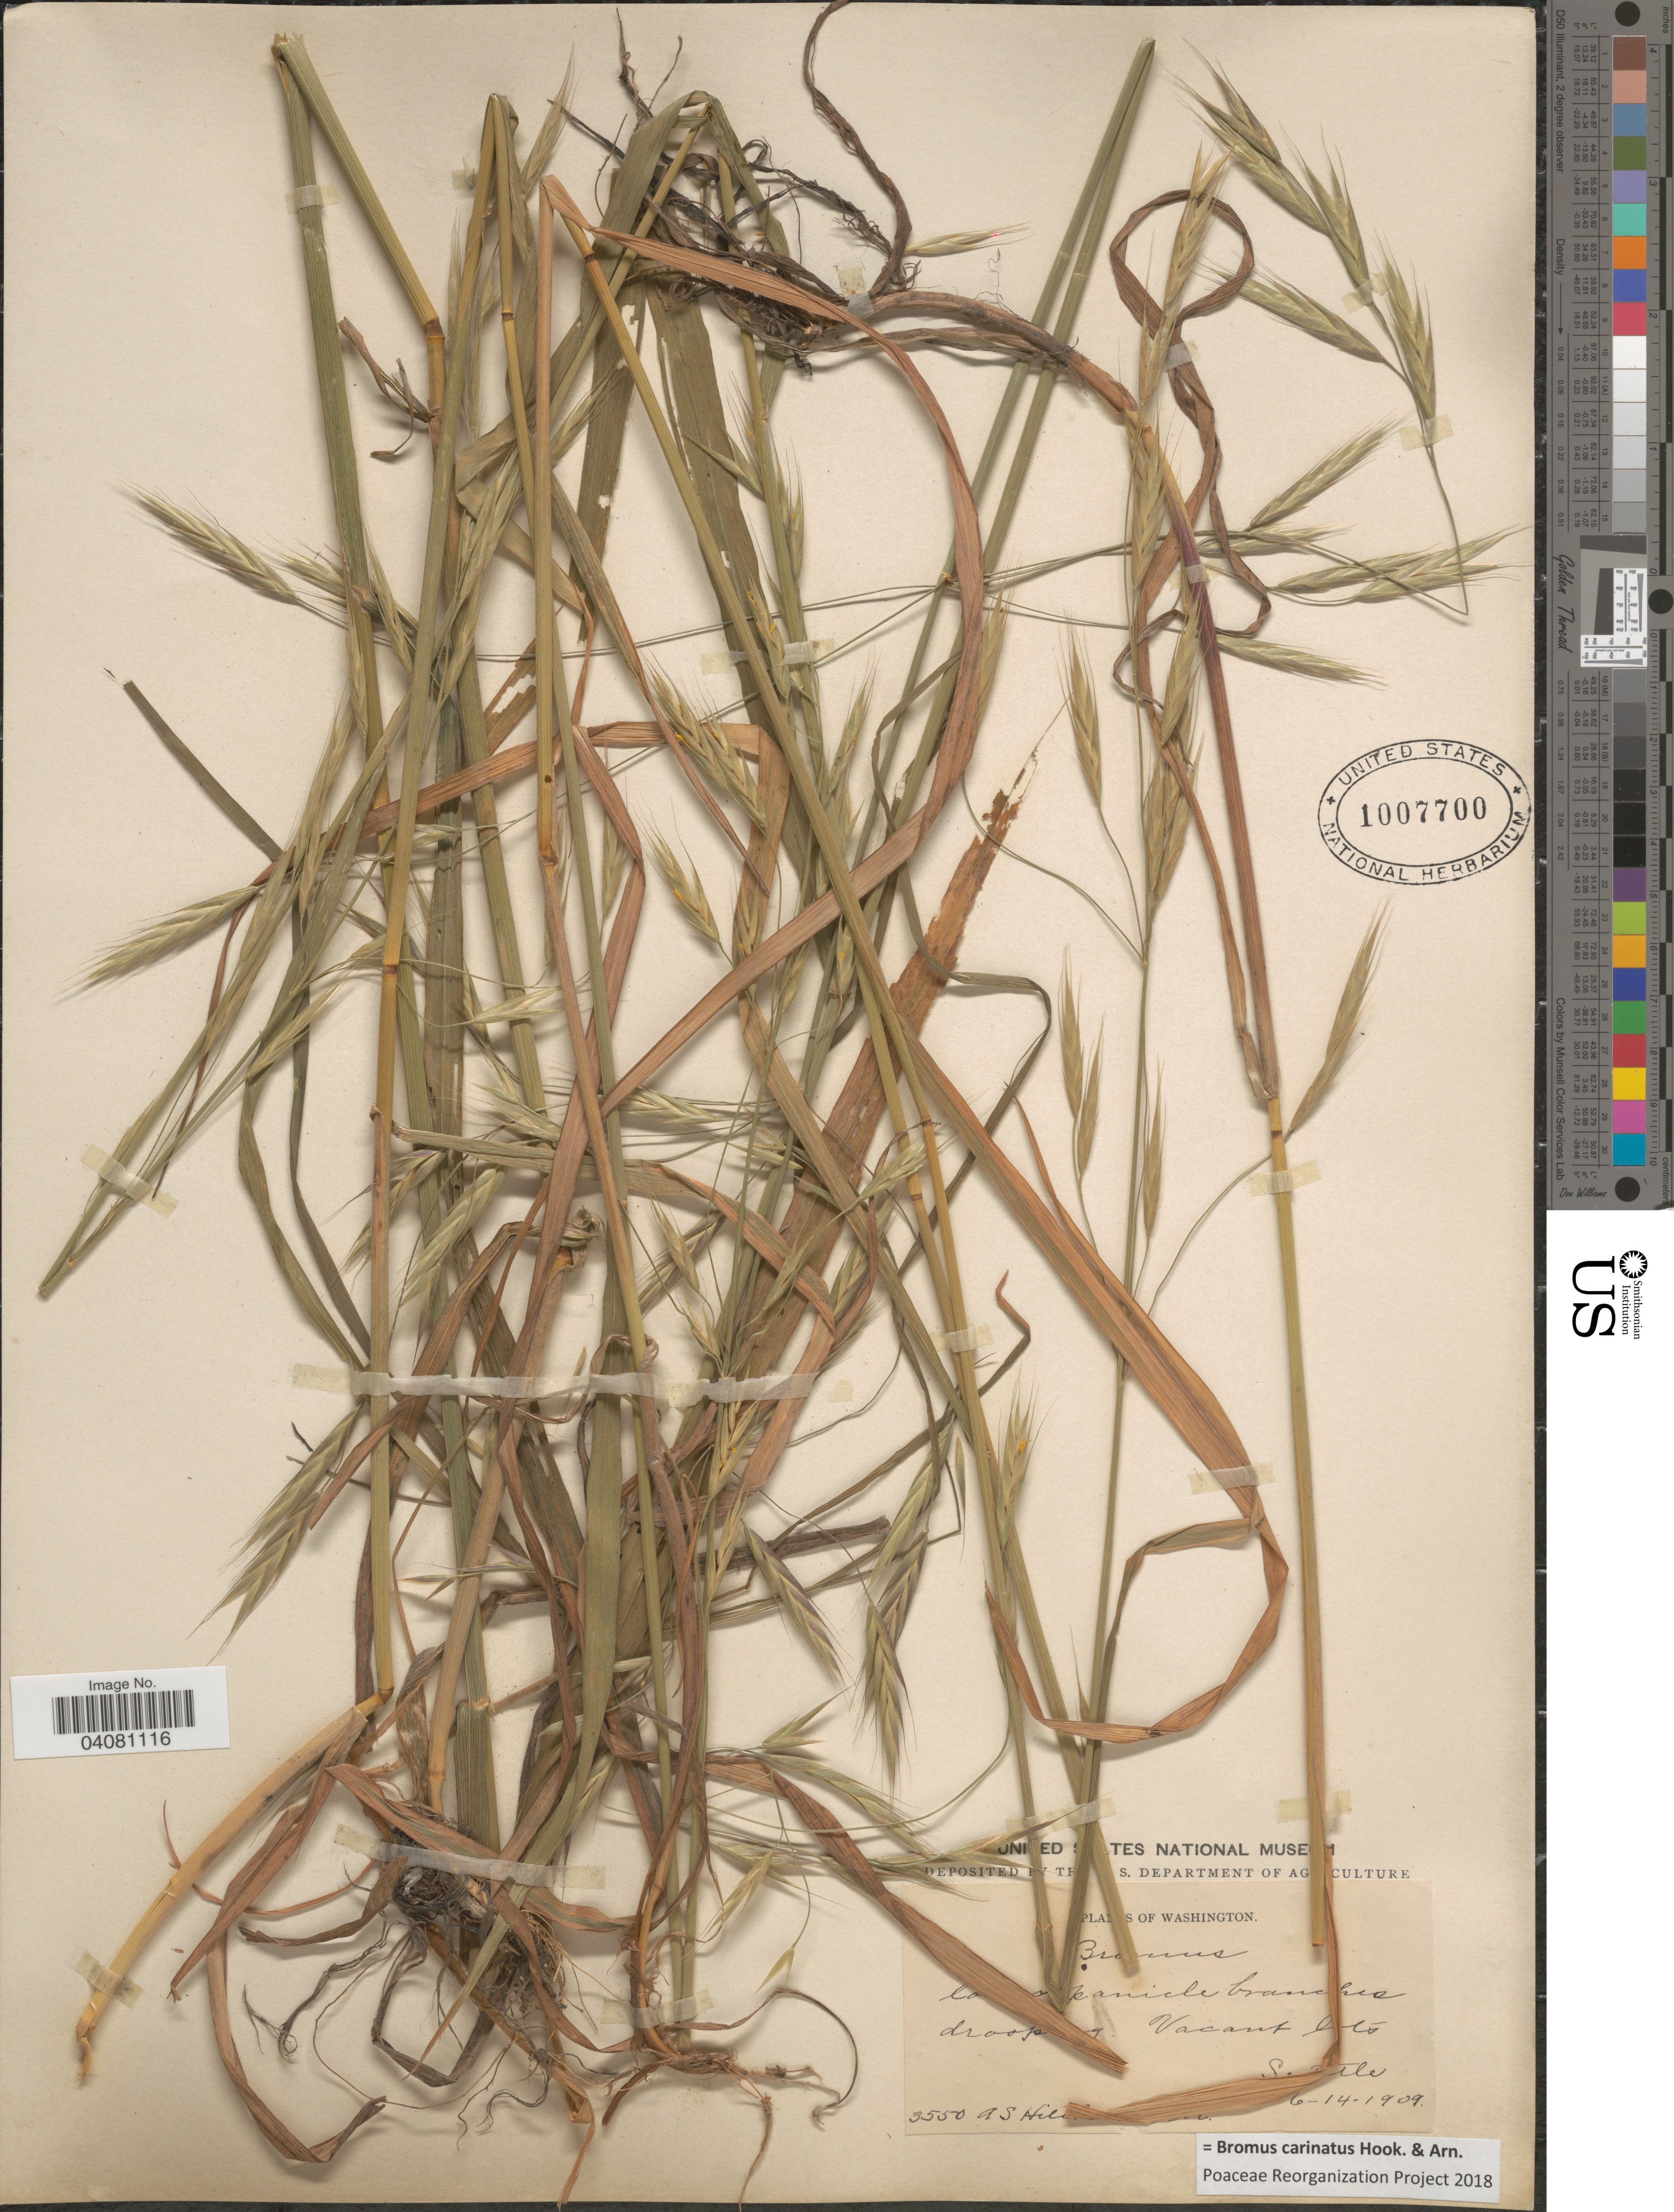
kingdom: Plantae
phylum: Tracheophyta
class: Liliopsida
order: Poales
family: Poaceae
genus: Bromus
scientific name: Bromus carinatus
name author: Hook. & Arn.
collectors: A. S. Hitchcock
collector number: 3550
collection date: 1909-06-14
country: United States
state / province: Washington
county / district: King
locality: Vacant lots. Seattle.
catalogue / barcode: US 1007700